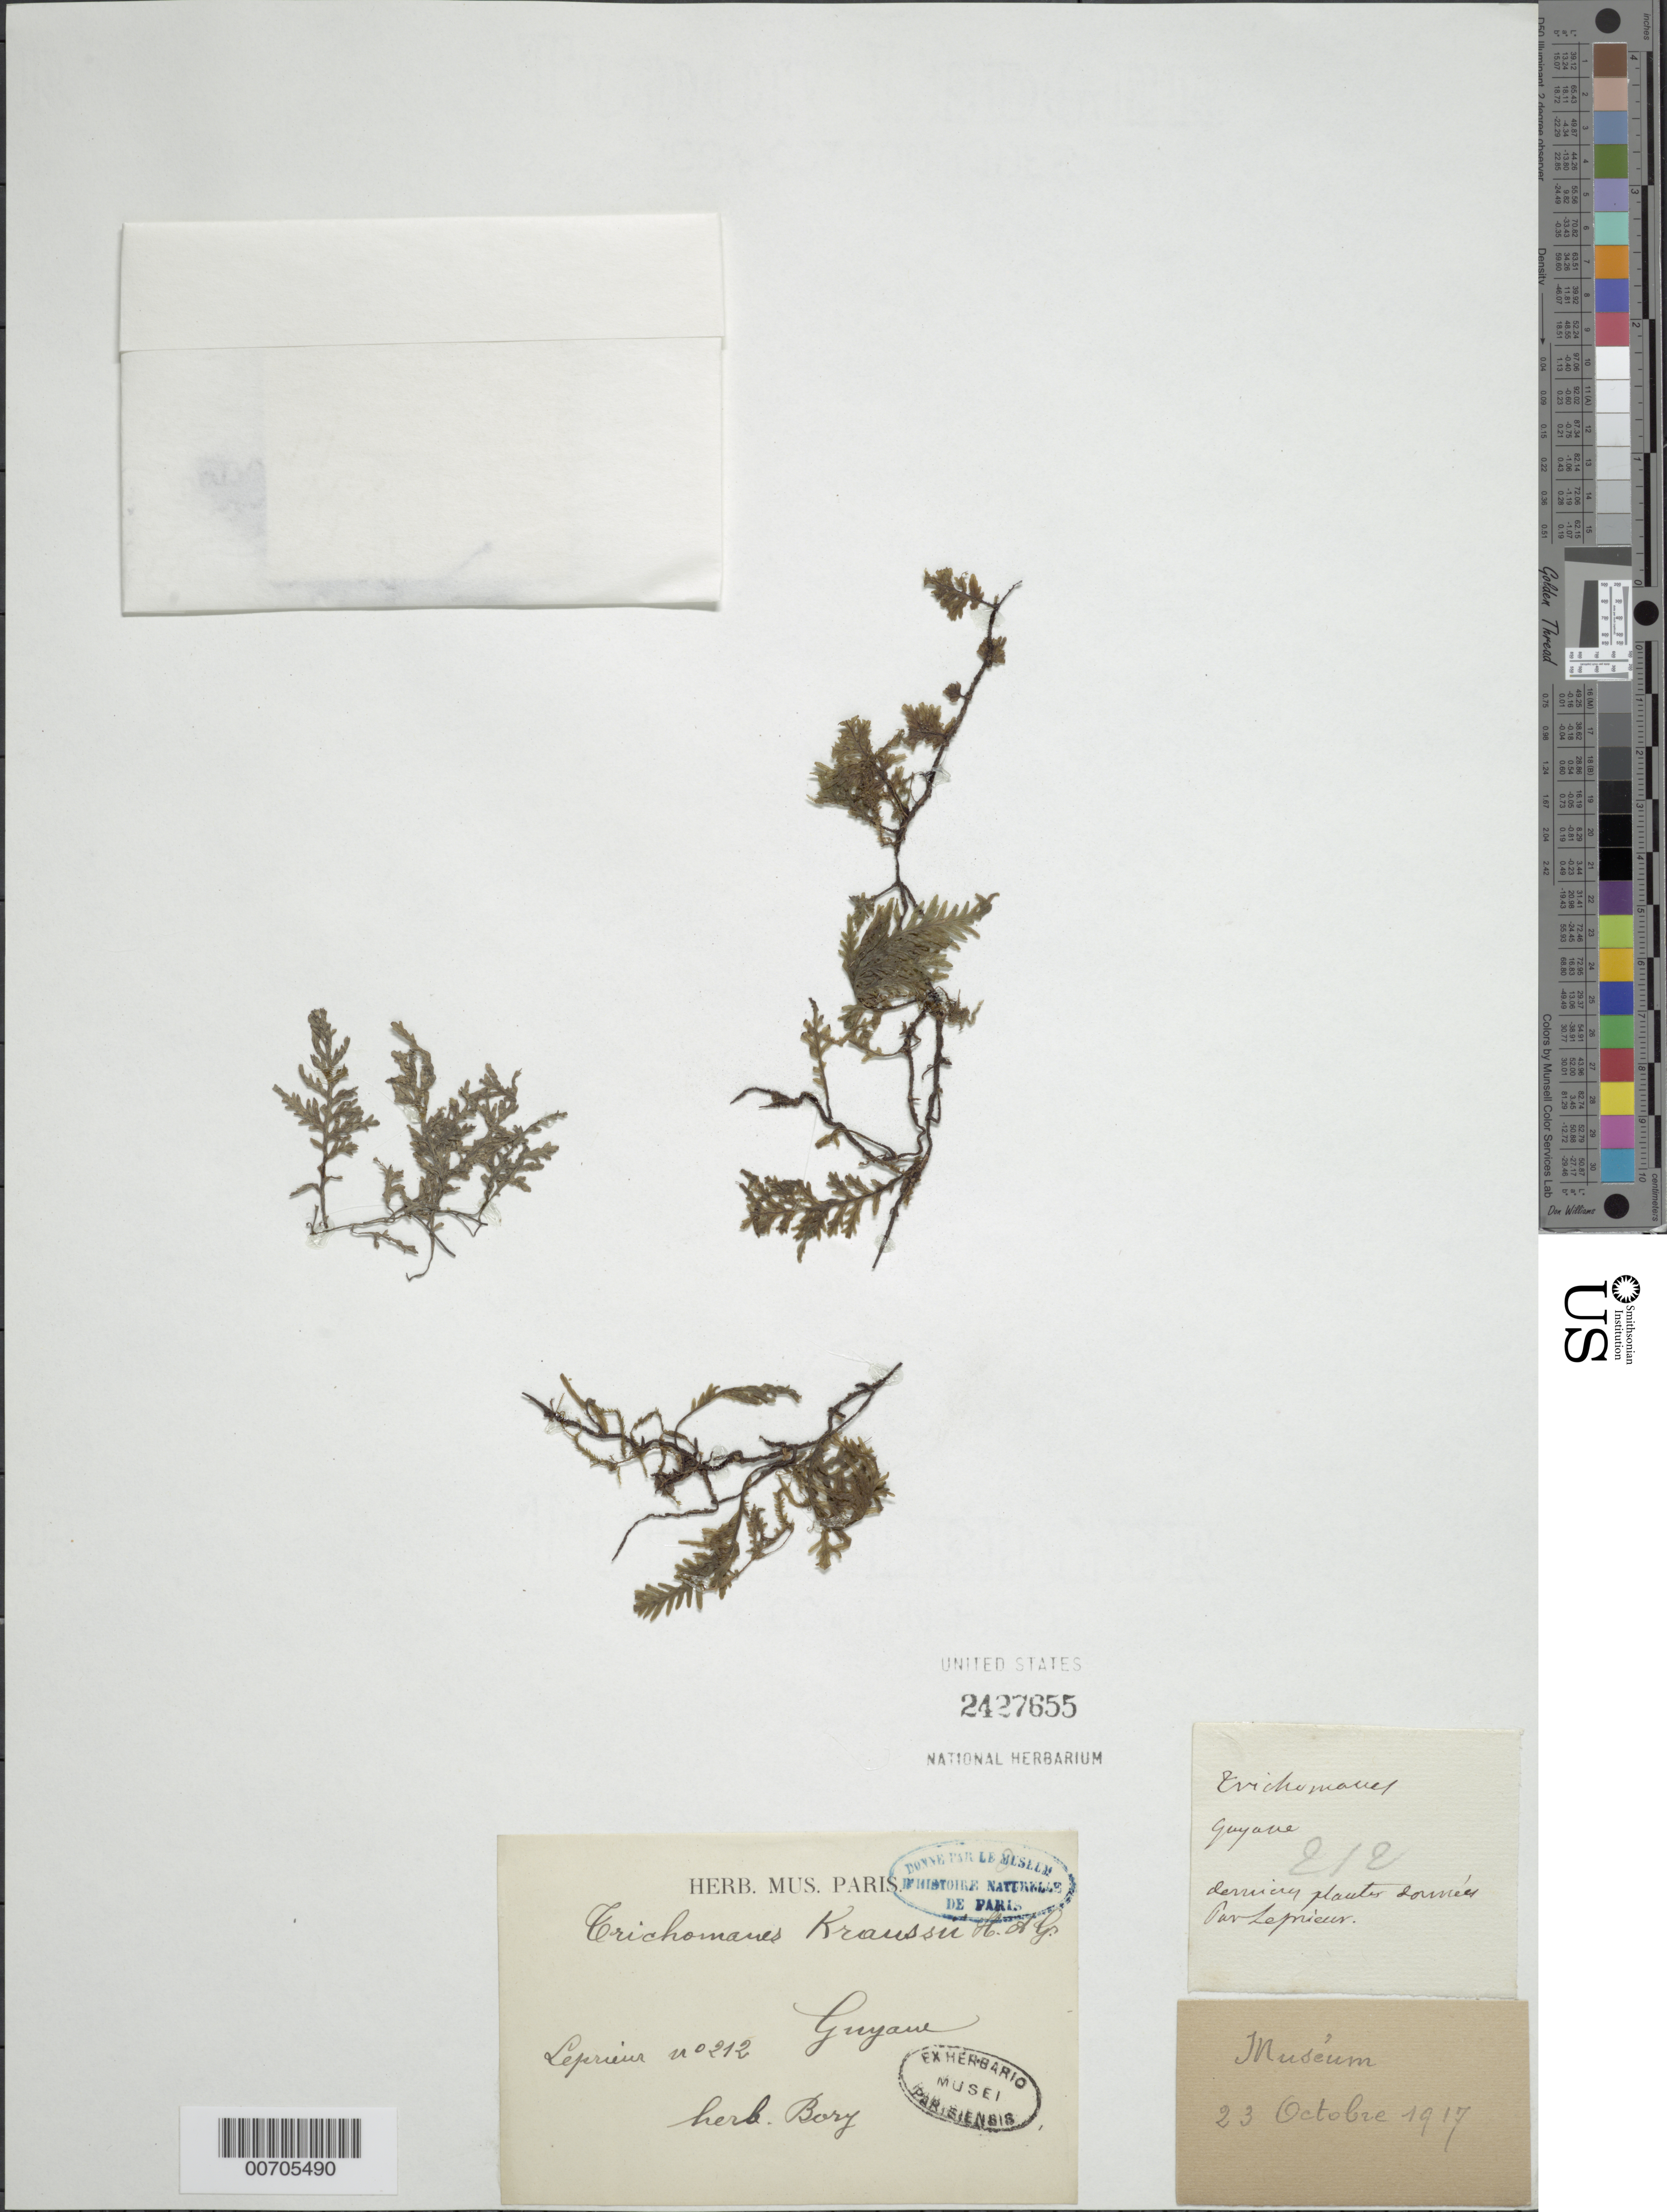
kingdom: Plantae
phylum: Tracheophyta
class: Polypodiopsida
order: Hymenophyllales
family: Hymenophyllaceae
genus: Didymoglossum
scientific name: Didymoglossum kraussii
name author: (Hook. & Grev.) C. Presl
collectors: F. M. R. Leprieur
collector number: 212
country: French Guiana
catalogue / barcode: US 2427655